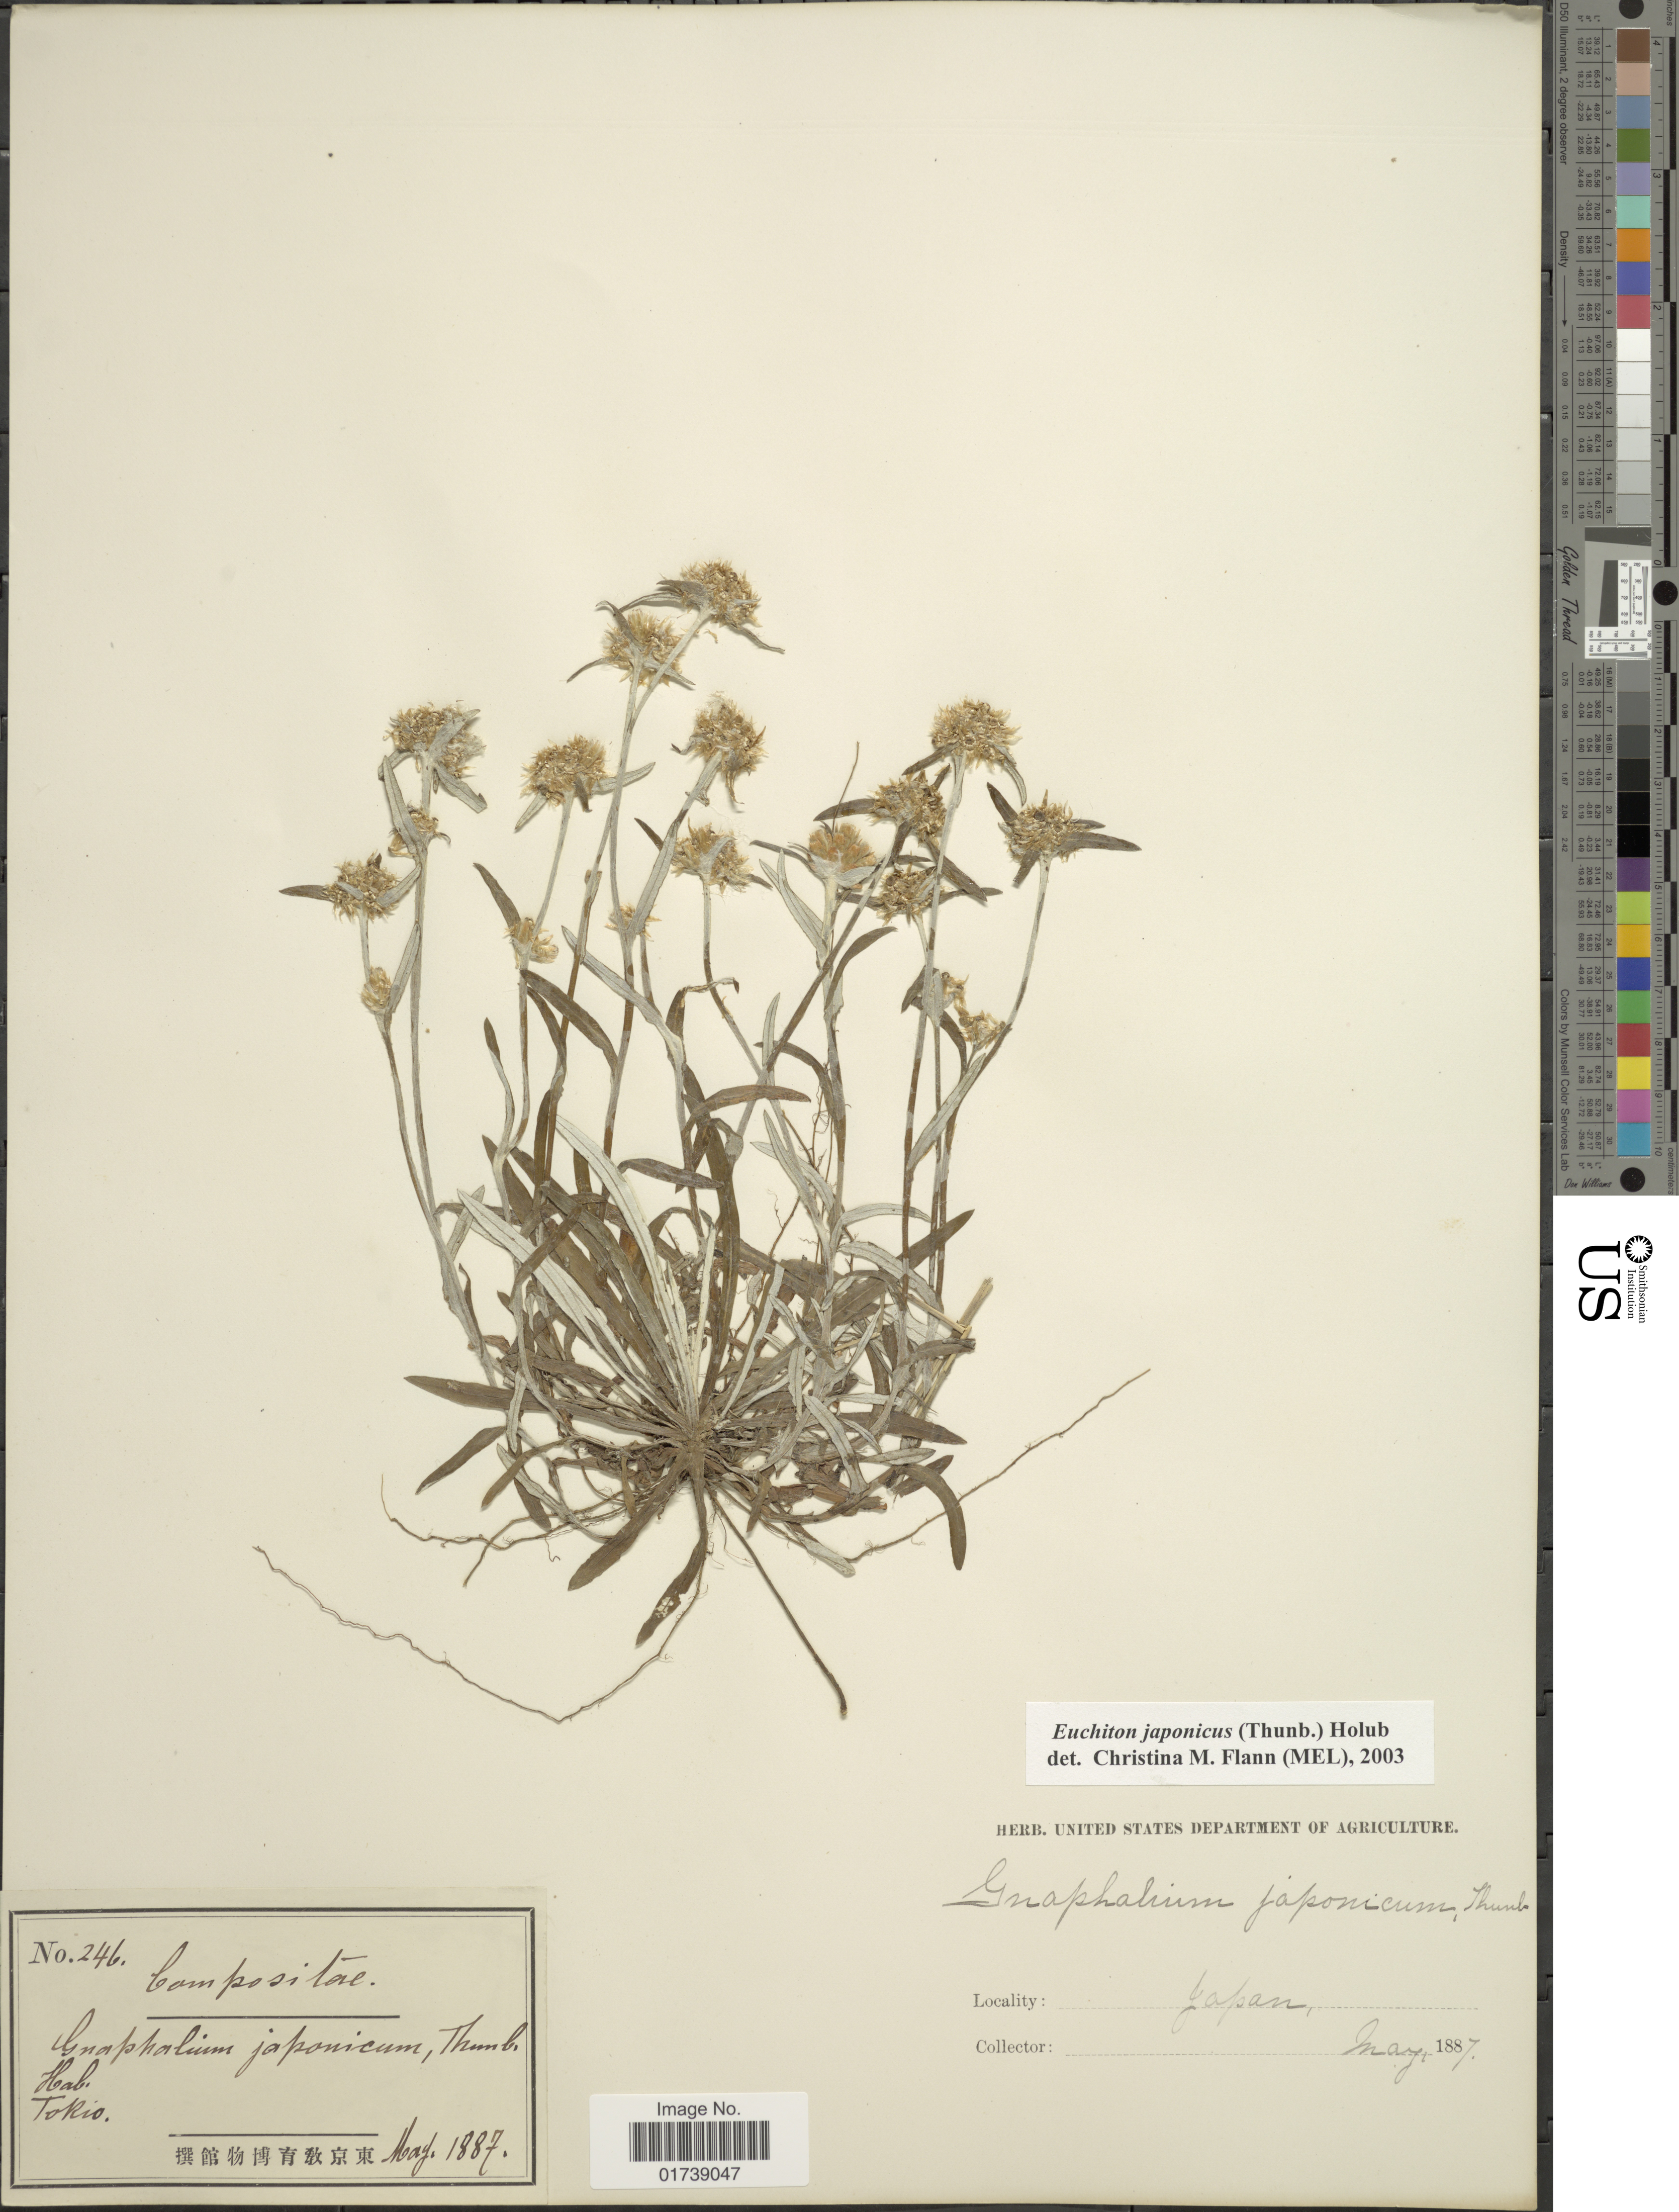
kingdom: Plantae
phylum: Tracheophyta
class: Magnoliopsida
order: Asterales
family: Asteraceae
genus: Euchiton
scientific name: Euchiton japonicus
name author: (Thunb.) Anderb.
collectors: Facchini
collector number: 246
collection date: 1887-05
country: Japan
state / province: Tokyo, Federal City of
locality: Tokio